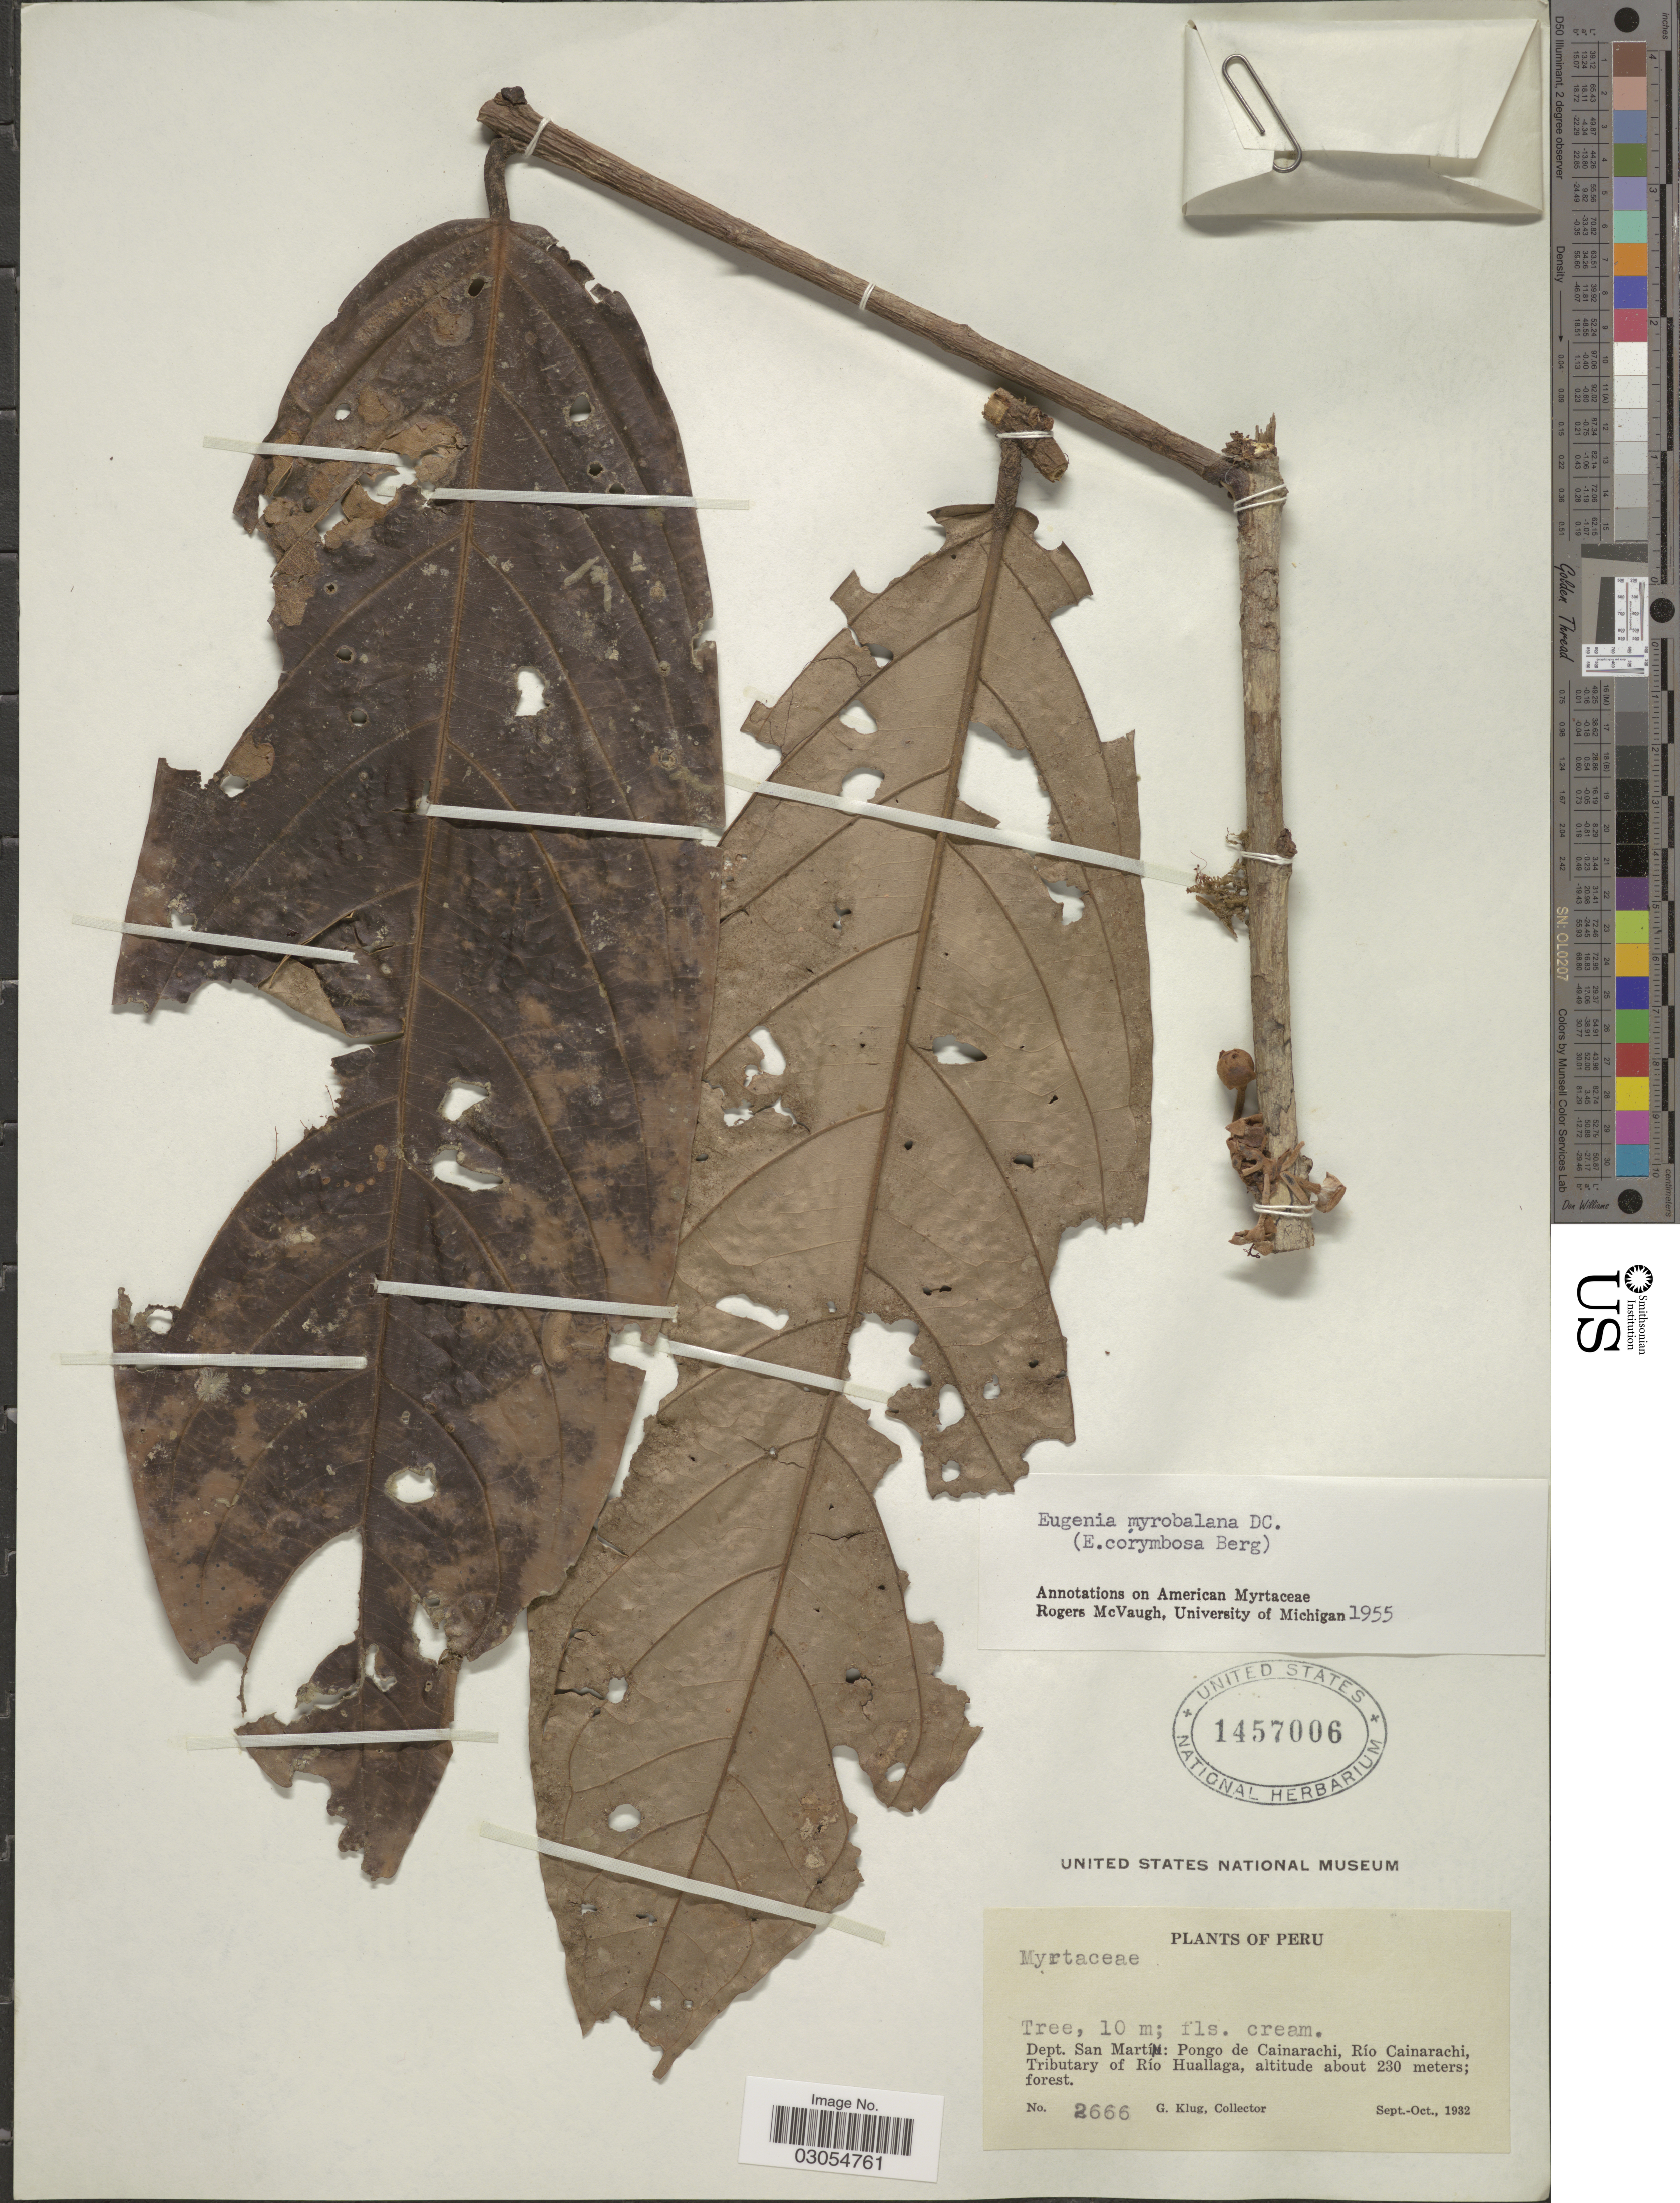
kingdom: Plantae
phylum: Tracheophyta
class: Magnoliopsida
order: Myrtales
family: Myrtaceae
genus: Eugenia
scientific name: Eugenia myrobalana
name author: DC.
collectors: G. Klug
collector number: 2666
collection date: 1932-09/1932-10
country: Peru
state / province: San Martín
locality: Dept. San Martín: Pongo de Cainarachi, Río Cainarachi, Tributary of Río Huallaga.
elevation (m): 230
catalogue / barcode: US 1457006